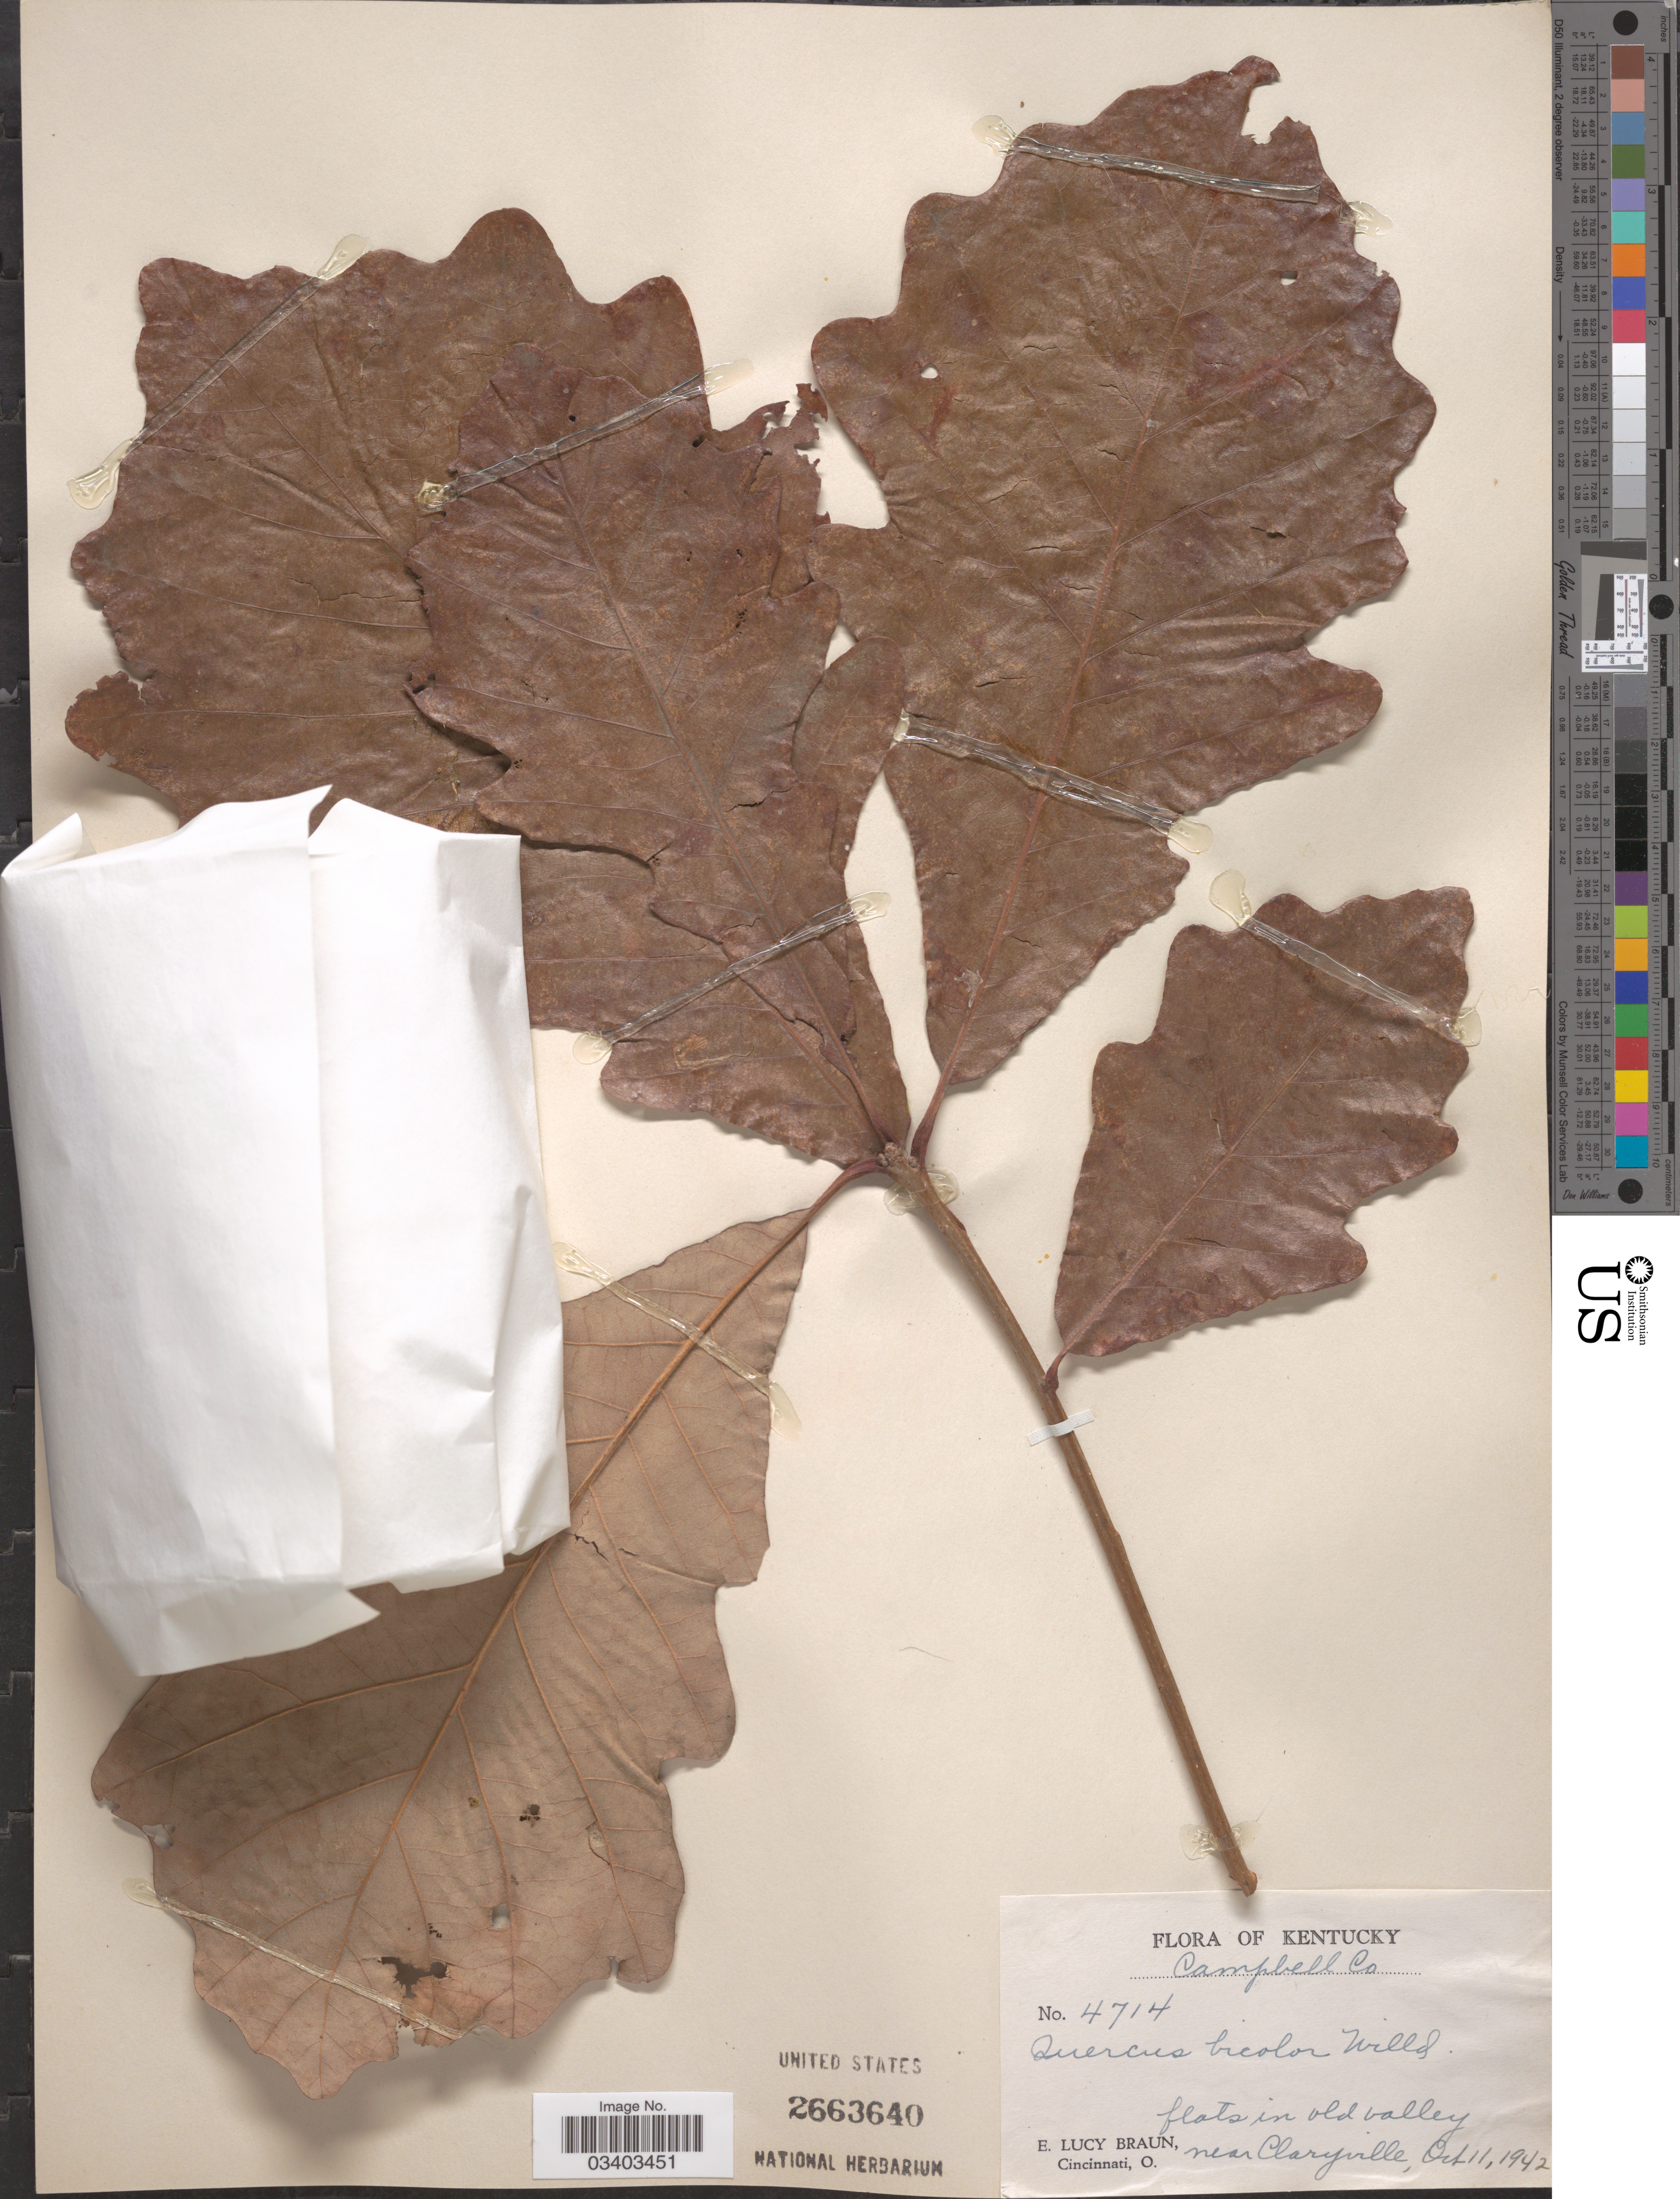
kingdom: Plantae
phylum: Tracheophyta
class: Magnoliopsida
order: Fagales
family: Fagaceae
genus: Quercus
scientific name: Quercus bicolor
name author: Willd.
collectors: E. L. Braun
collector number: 4714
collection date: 1942-10-11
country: United States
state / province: Kentucky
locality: Campbell Co. Flats in old valley near Claryville.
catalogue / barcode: US 2663640